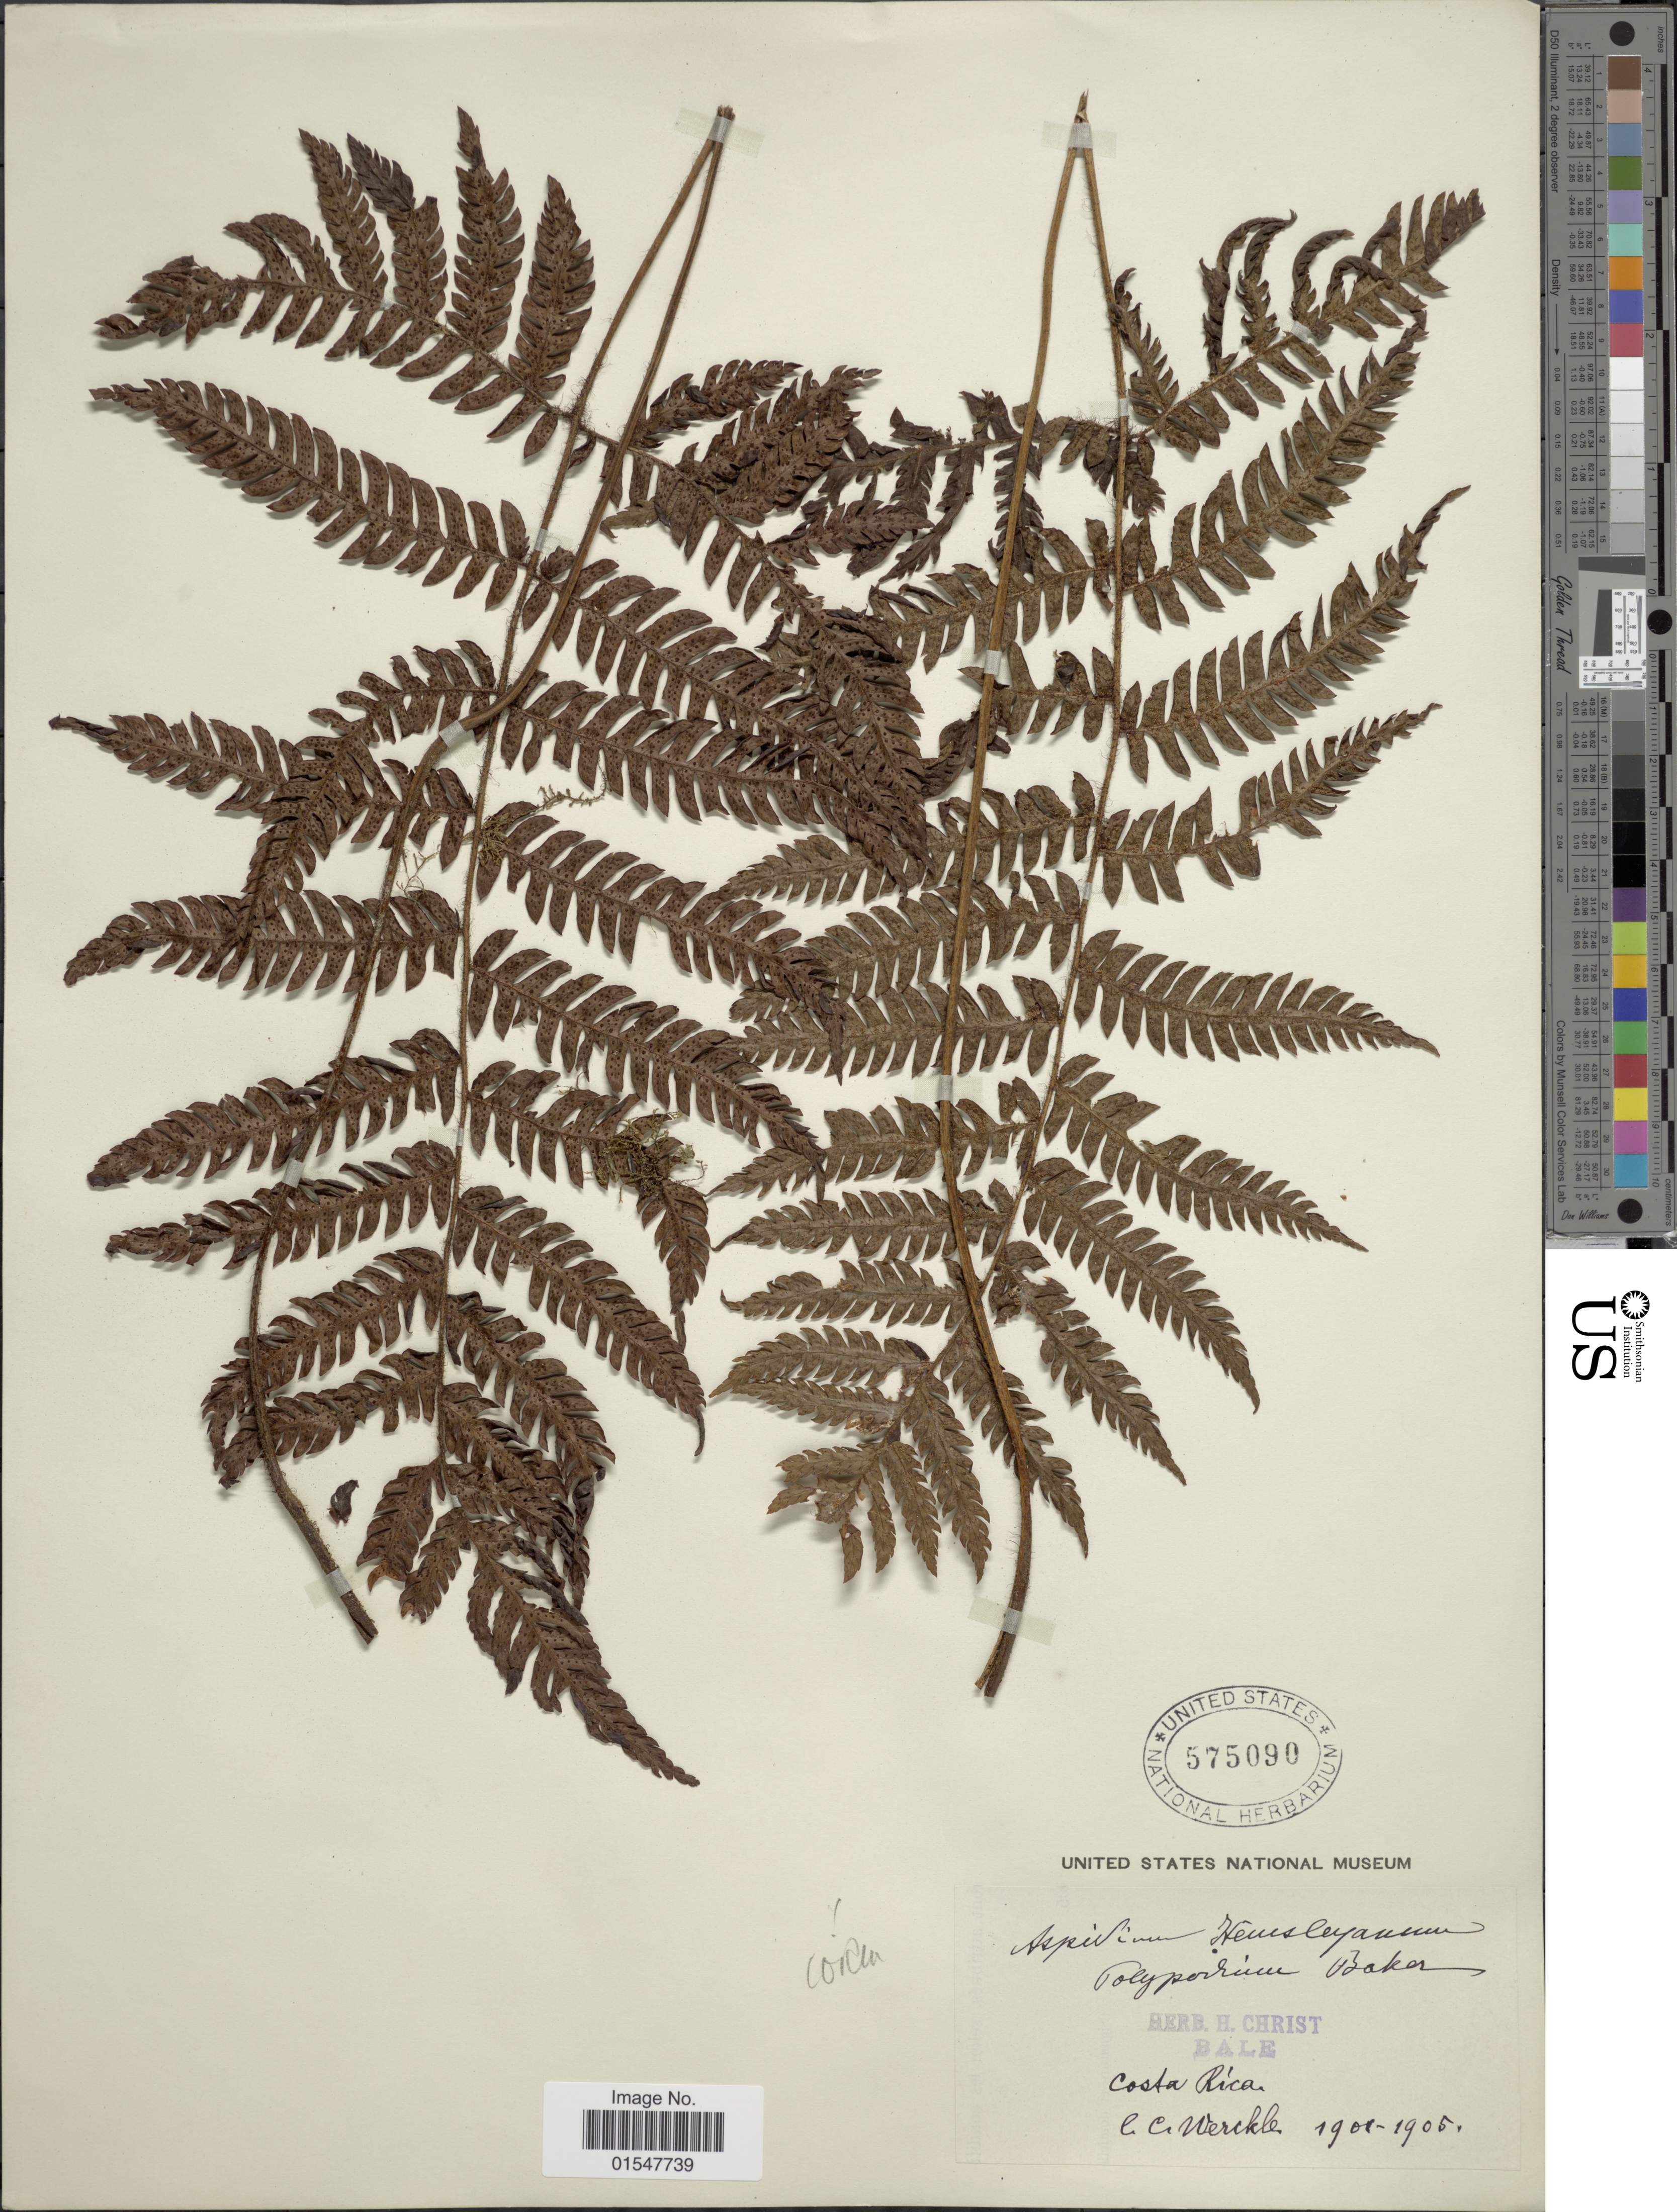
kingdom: Plantae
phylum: Tracheophyta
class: Polypodiopsida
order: Polypodiales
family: Dryopteridaceae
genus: Ctenitis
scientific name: Ctenitis hemsleyana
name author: (Baker ex Hemsl.) Copel.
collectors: C. C Wercklé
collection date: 1901/1905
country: Costa Rica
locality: Costa Rica.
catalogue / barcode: US 575090